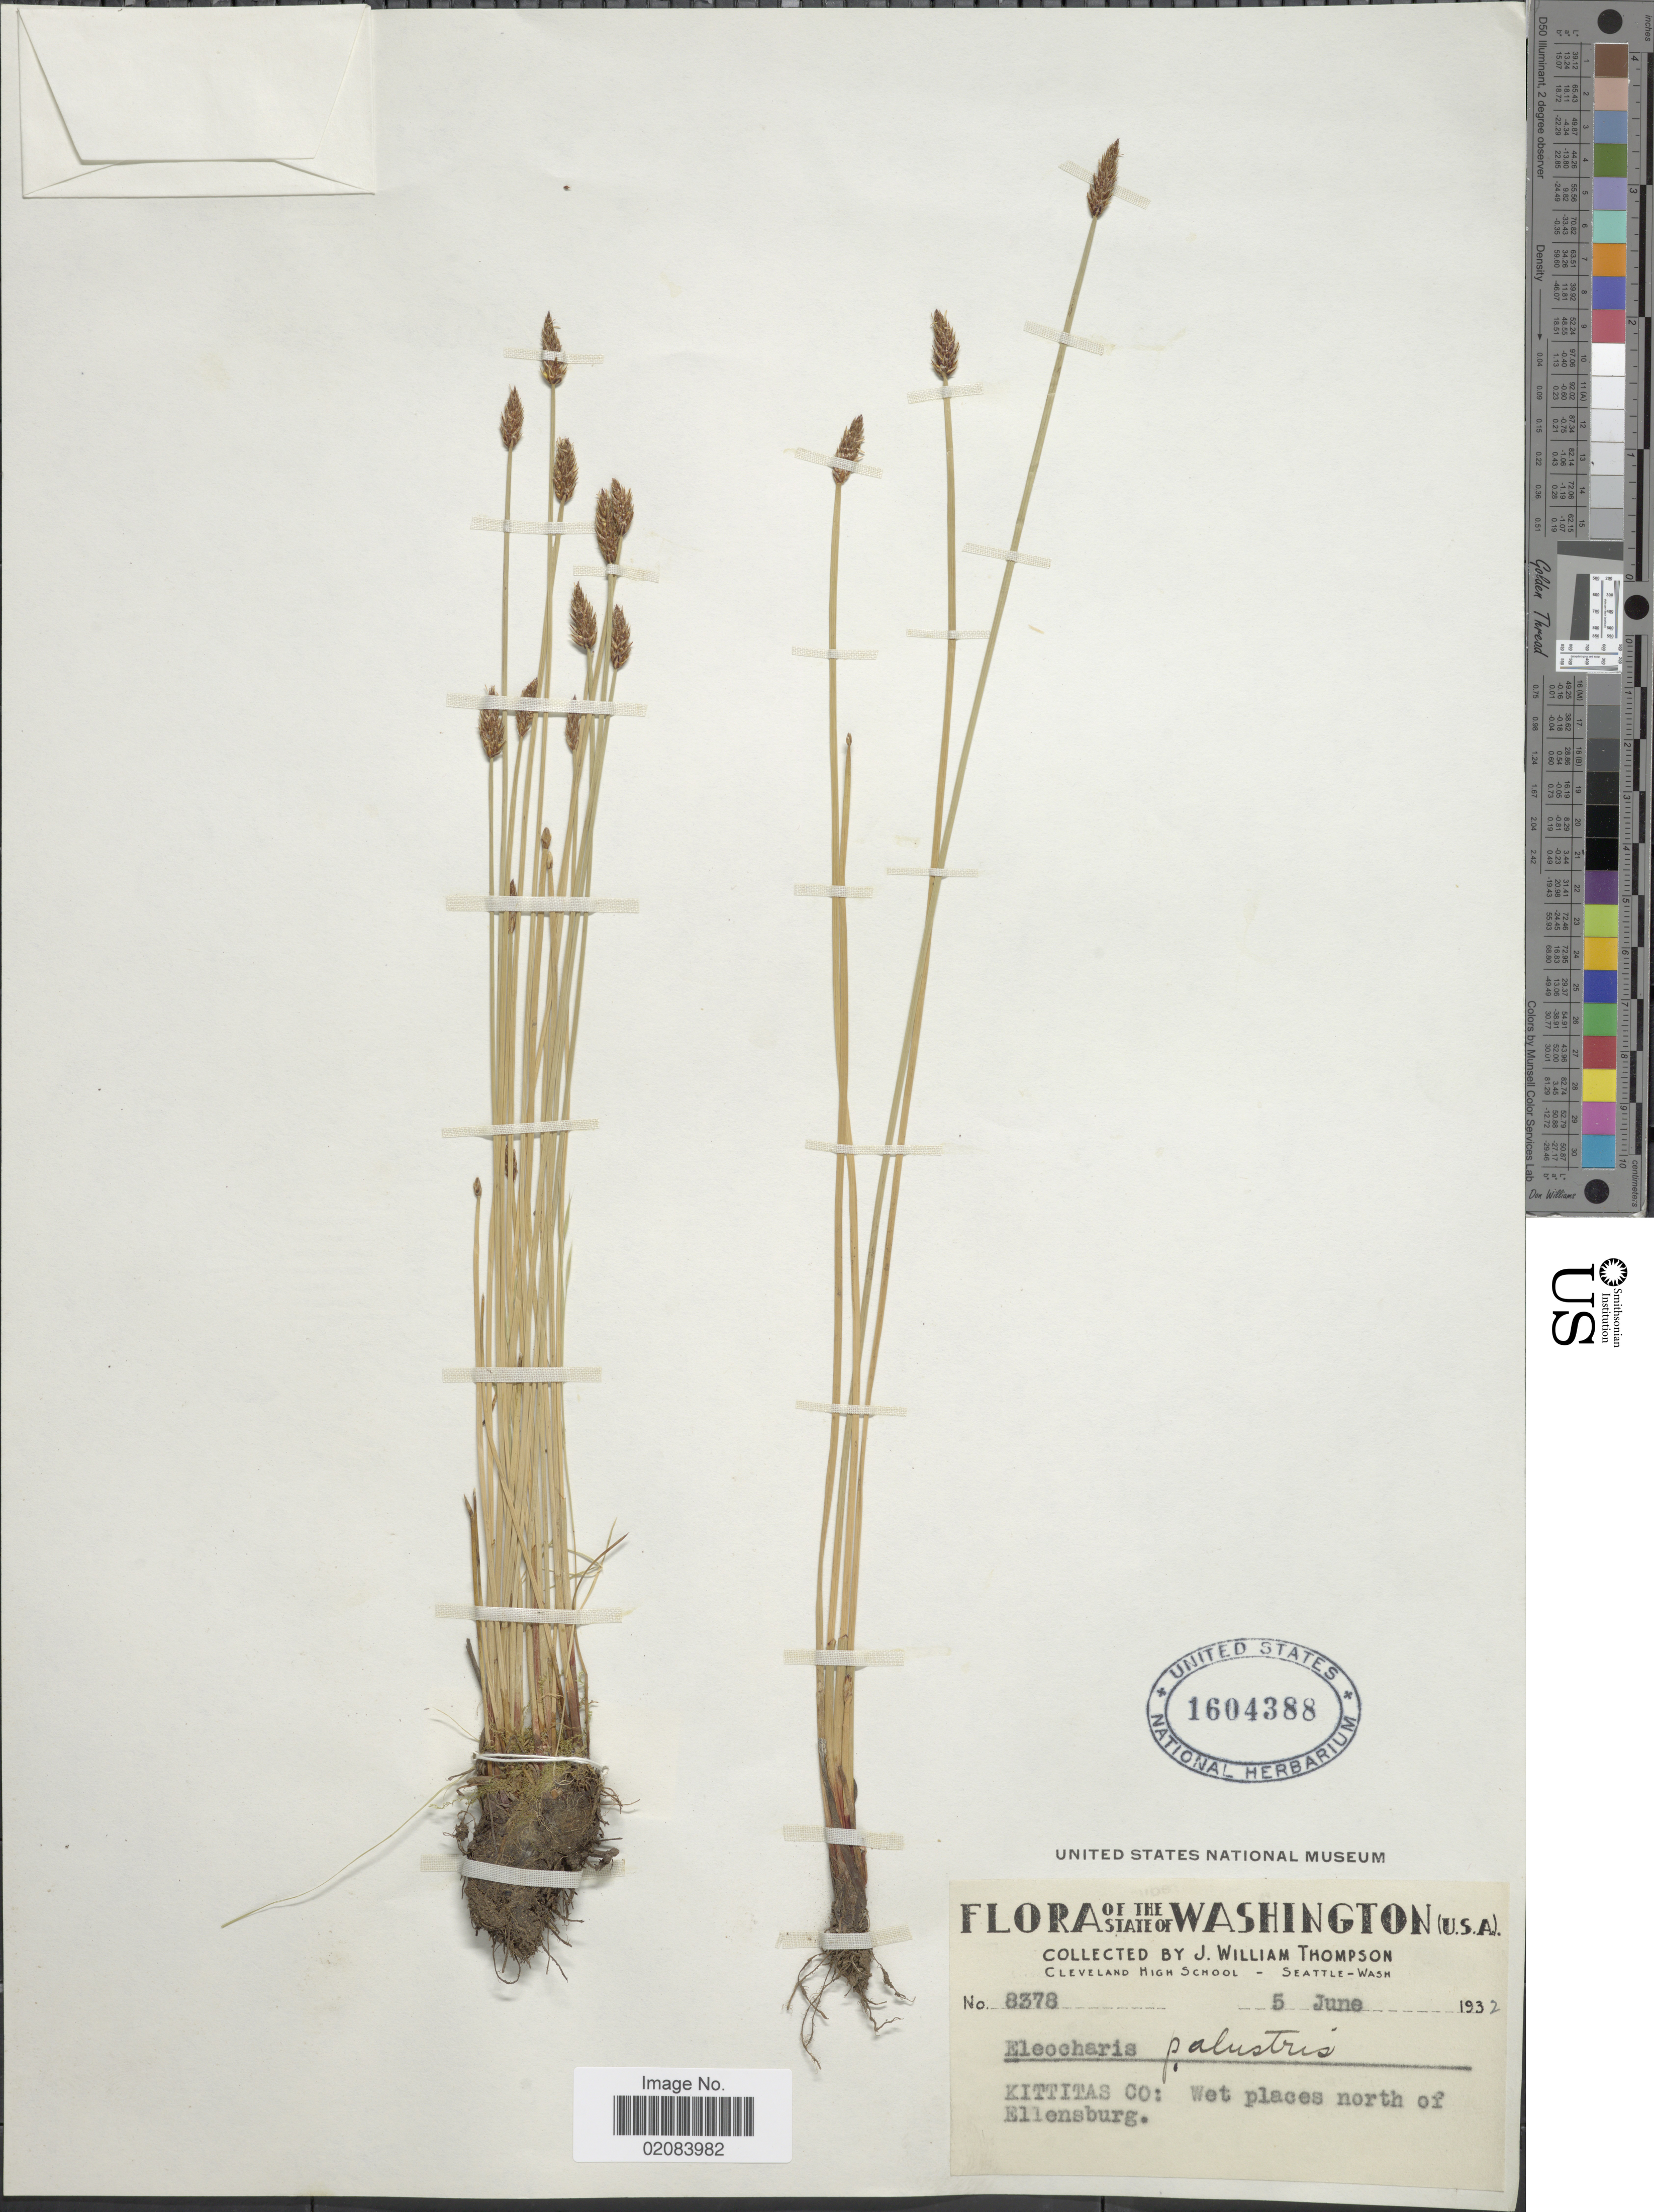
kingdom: Plantae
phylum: Tracheophyta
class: Liliopsida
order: Poales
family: Cyperaceae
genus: Eleocharis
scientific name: Eleocharis palustris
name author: (L.) Roem. & Schult.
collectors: J. W. Thompson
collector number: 8378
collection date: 1932-06-05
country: United States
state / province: Washington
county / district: Kittitas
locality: Kittitas Co: wet places north of Ellensburg.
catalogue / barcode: US 1604388